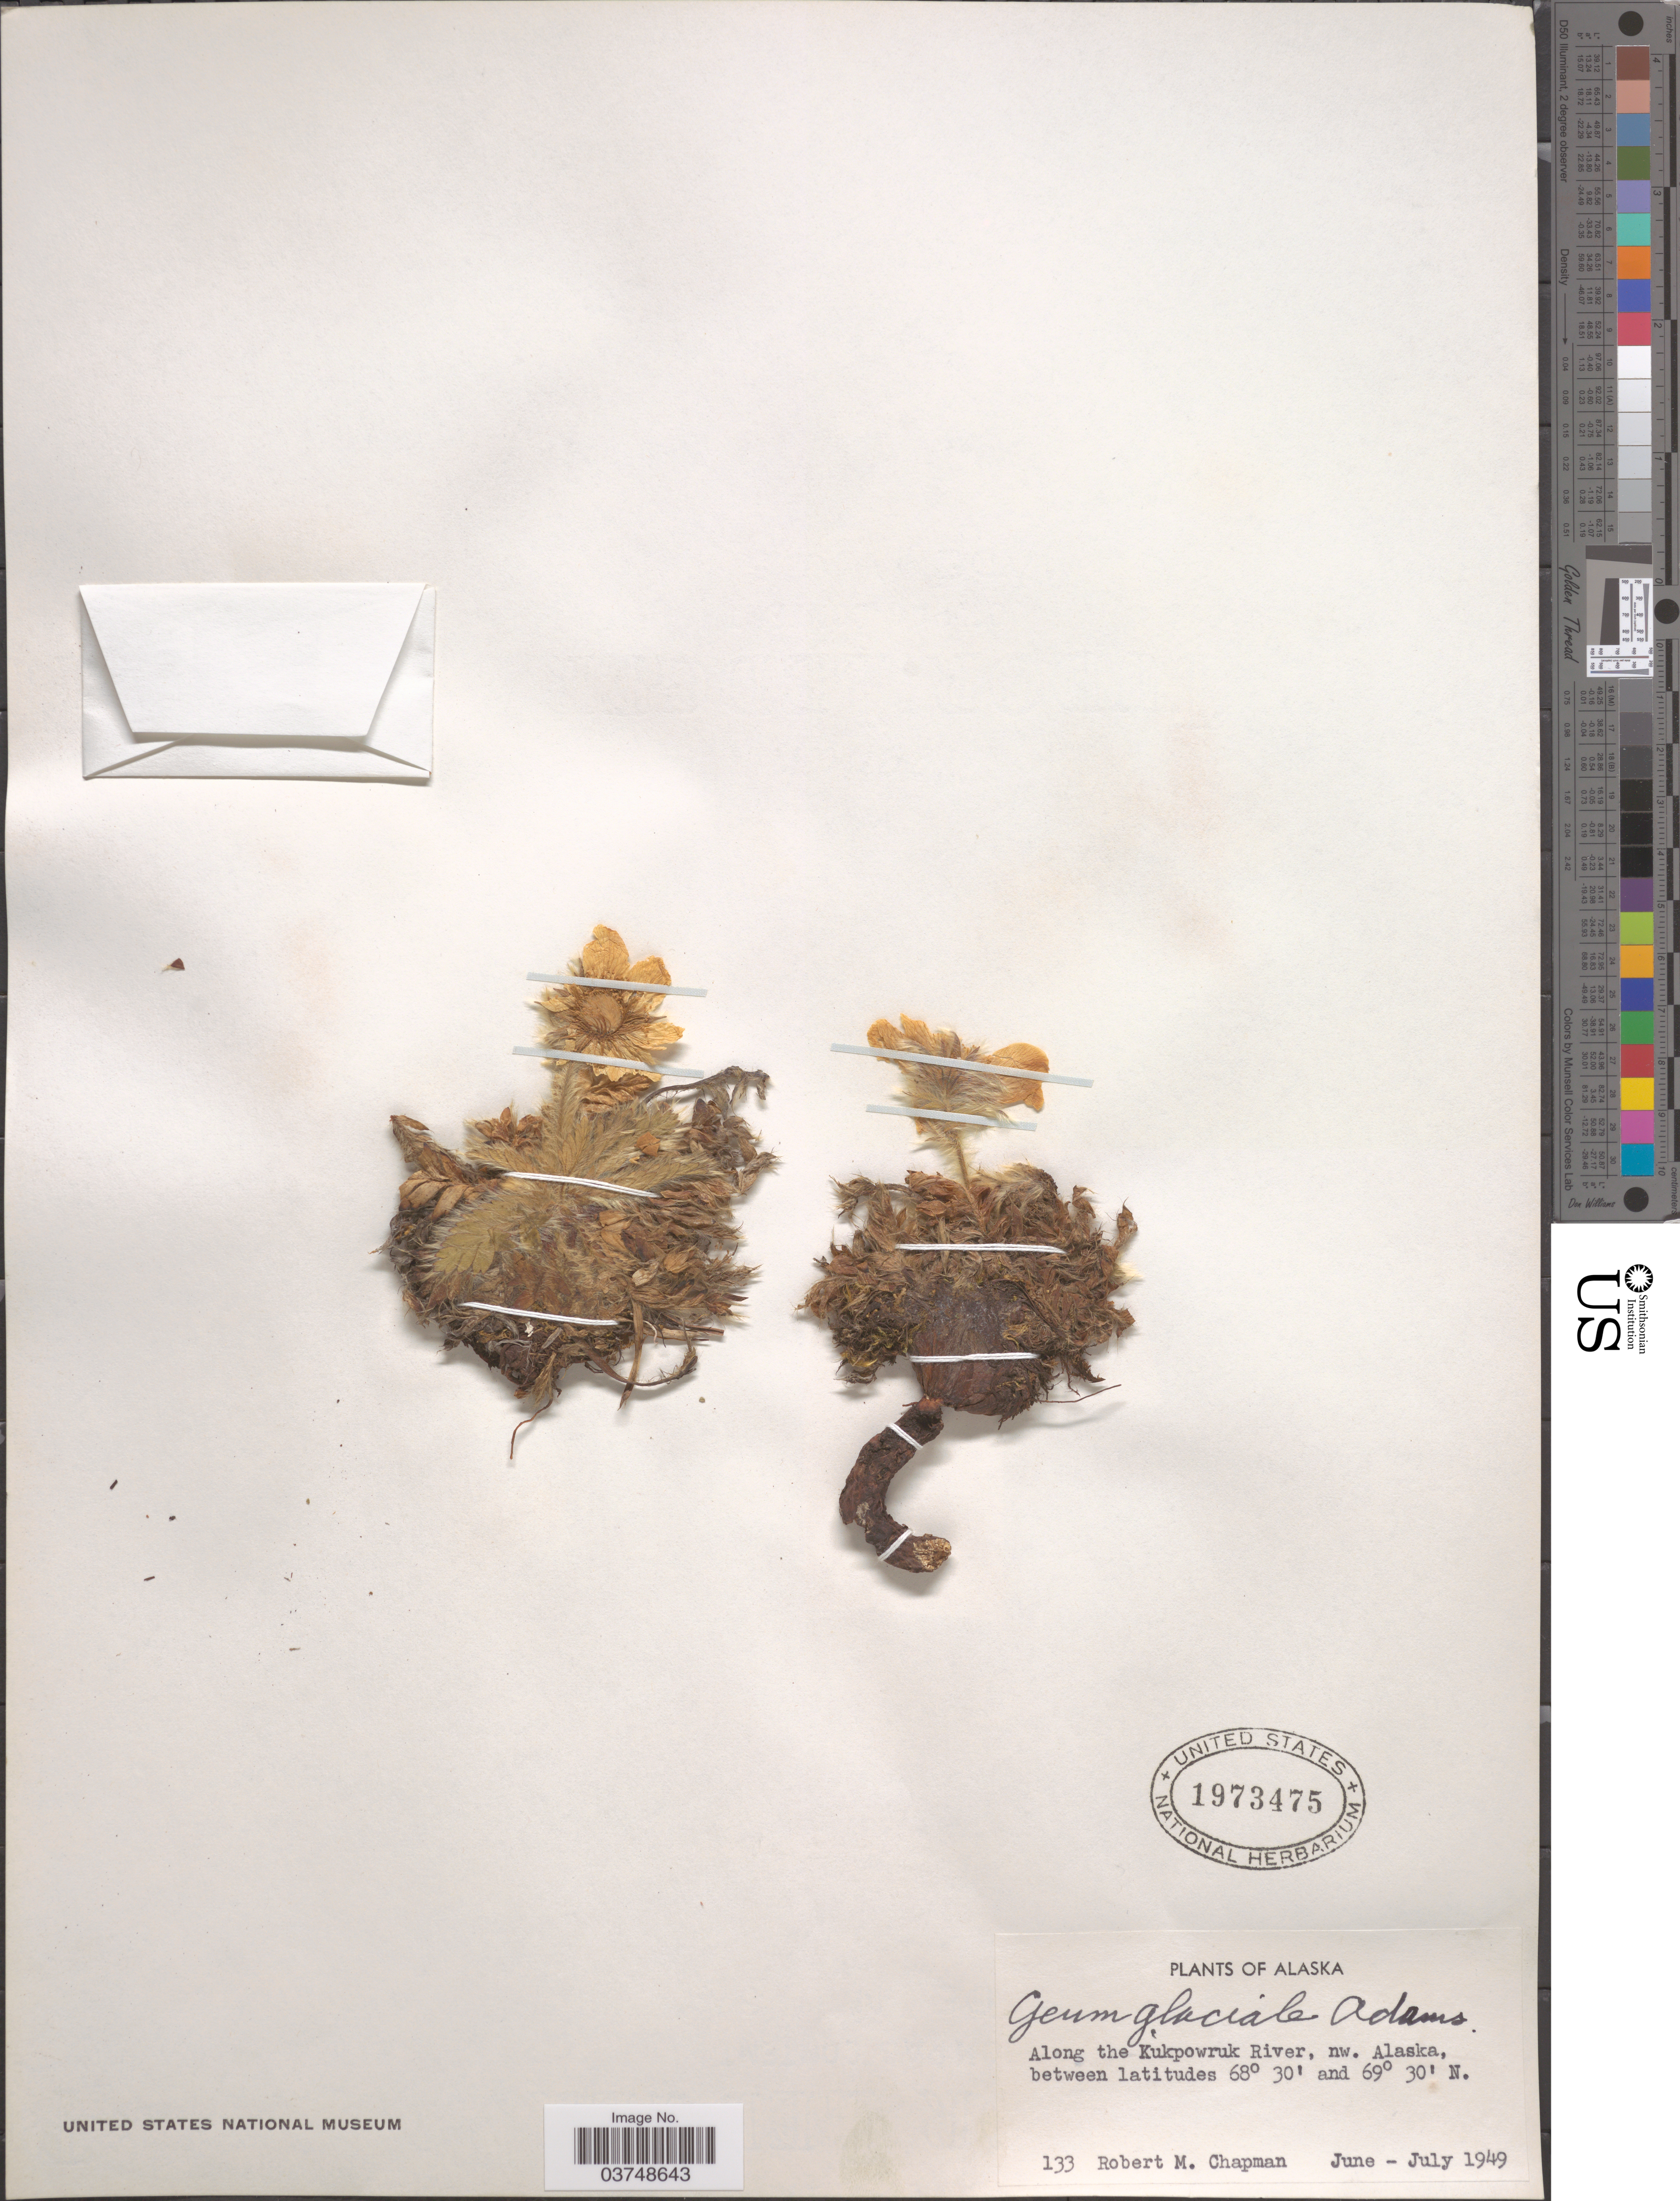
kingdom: Plantae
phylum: Tracheophyta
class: Magnoliopsida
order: Rosales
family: Rosaceae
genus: Geum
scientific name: Geum glaciale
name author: Adams ex Fisch.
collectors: R. M. Chapman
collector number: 133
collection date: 1949-06/1949-07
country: United States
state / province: Alaska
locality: Along the Kukpowruk River, nw. Alaska.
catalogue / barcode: US 1973475